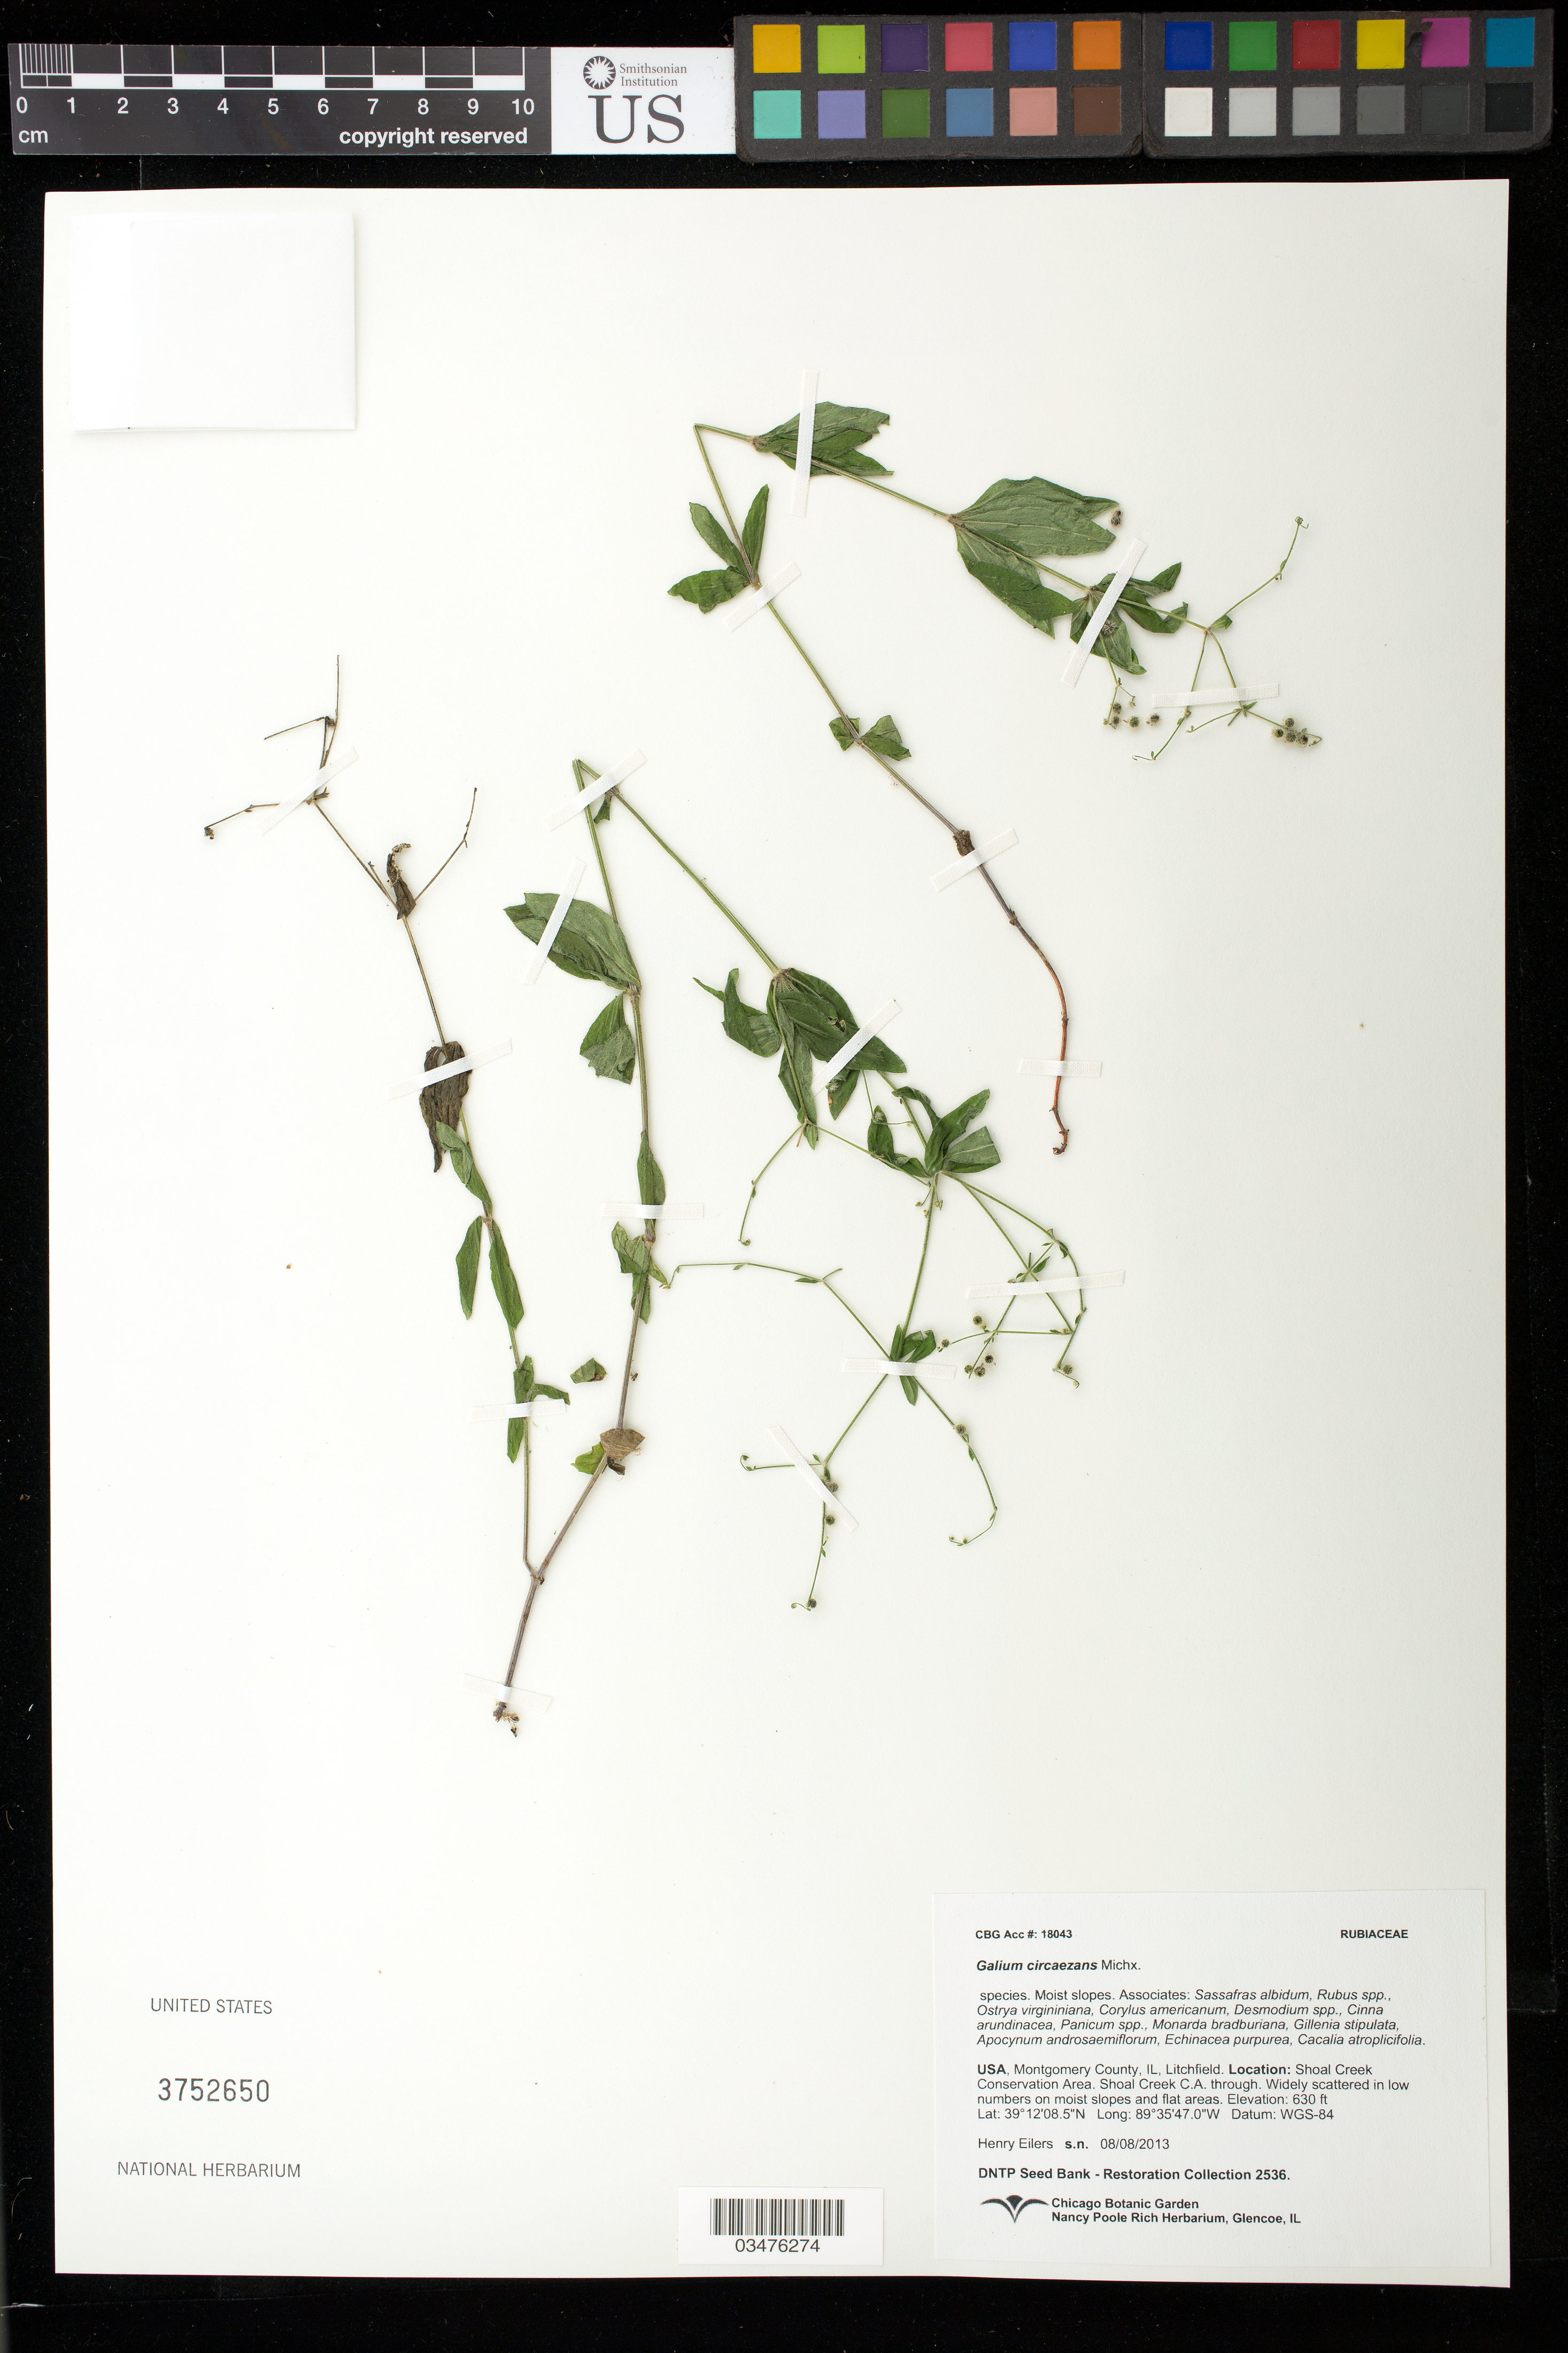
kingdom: Plantae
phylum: Tracheophyta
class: Magnoliopsida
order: Gentianales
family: Rubiaceae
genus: Galium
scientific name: Galium circaezans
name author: Michx.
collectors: H. Eilers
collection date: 2013-08-08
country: United States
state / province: Illinois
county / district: Montgomery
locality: Litchfield, Shoal Creek Conservation Area.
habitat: Moist slopes. With Rubus sp., Panicum sp, ect.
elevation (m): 192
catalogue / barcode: US 3755650